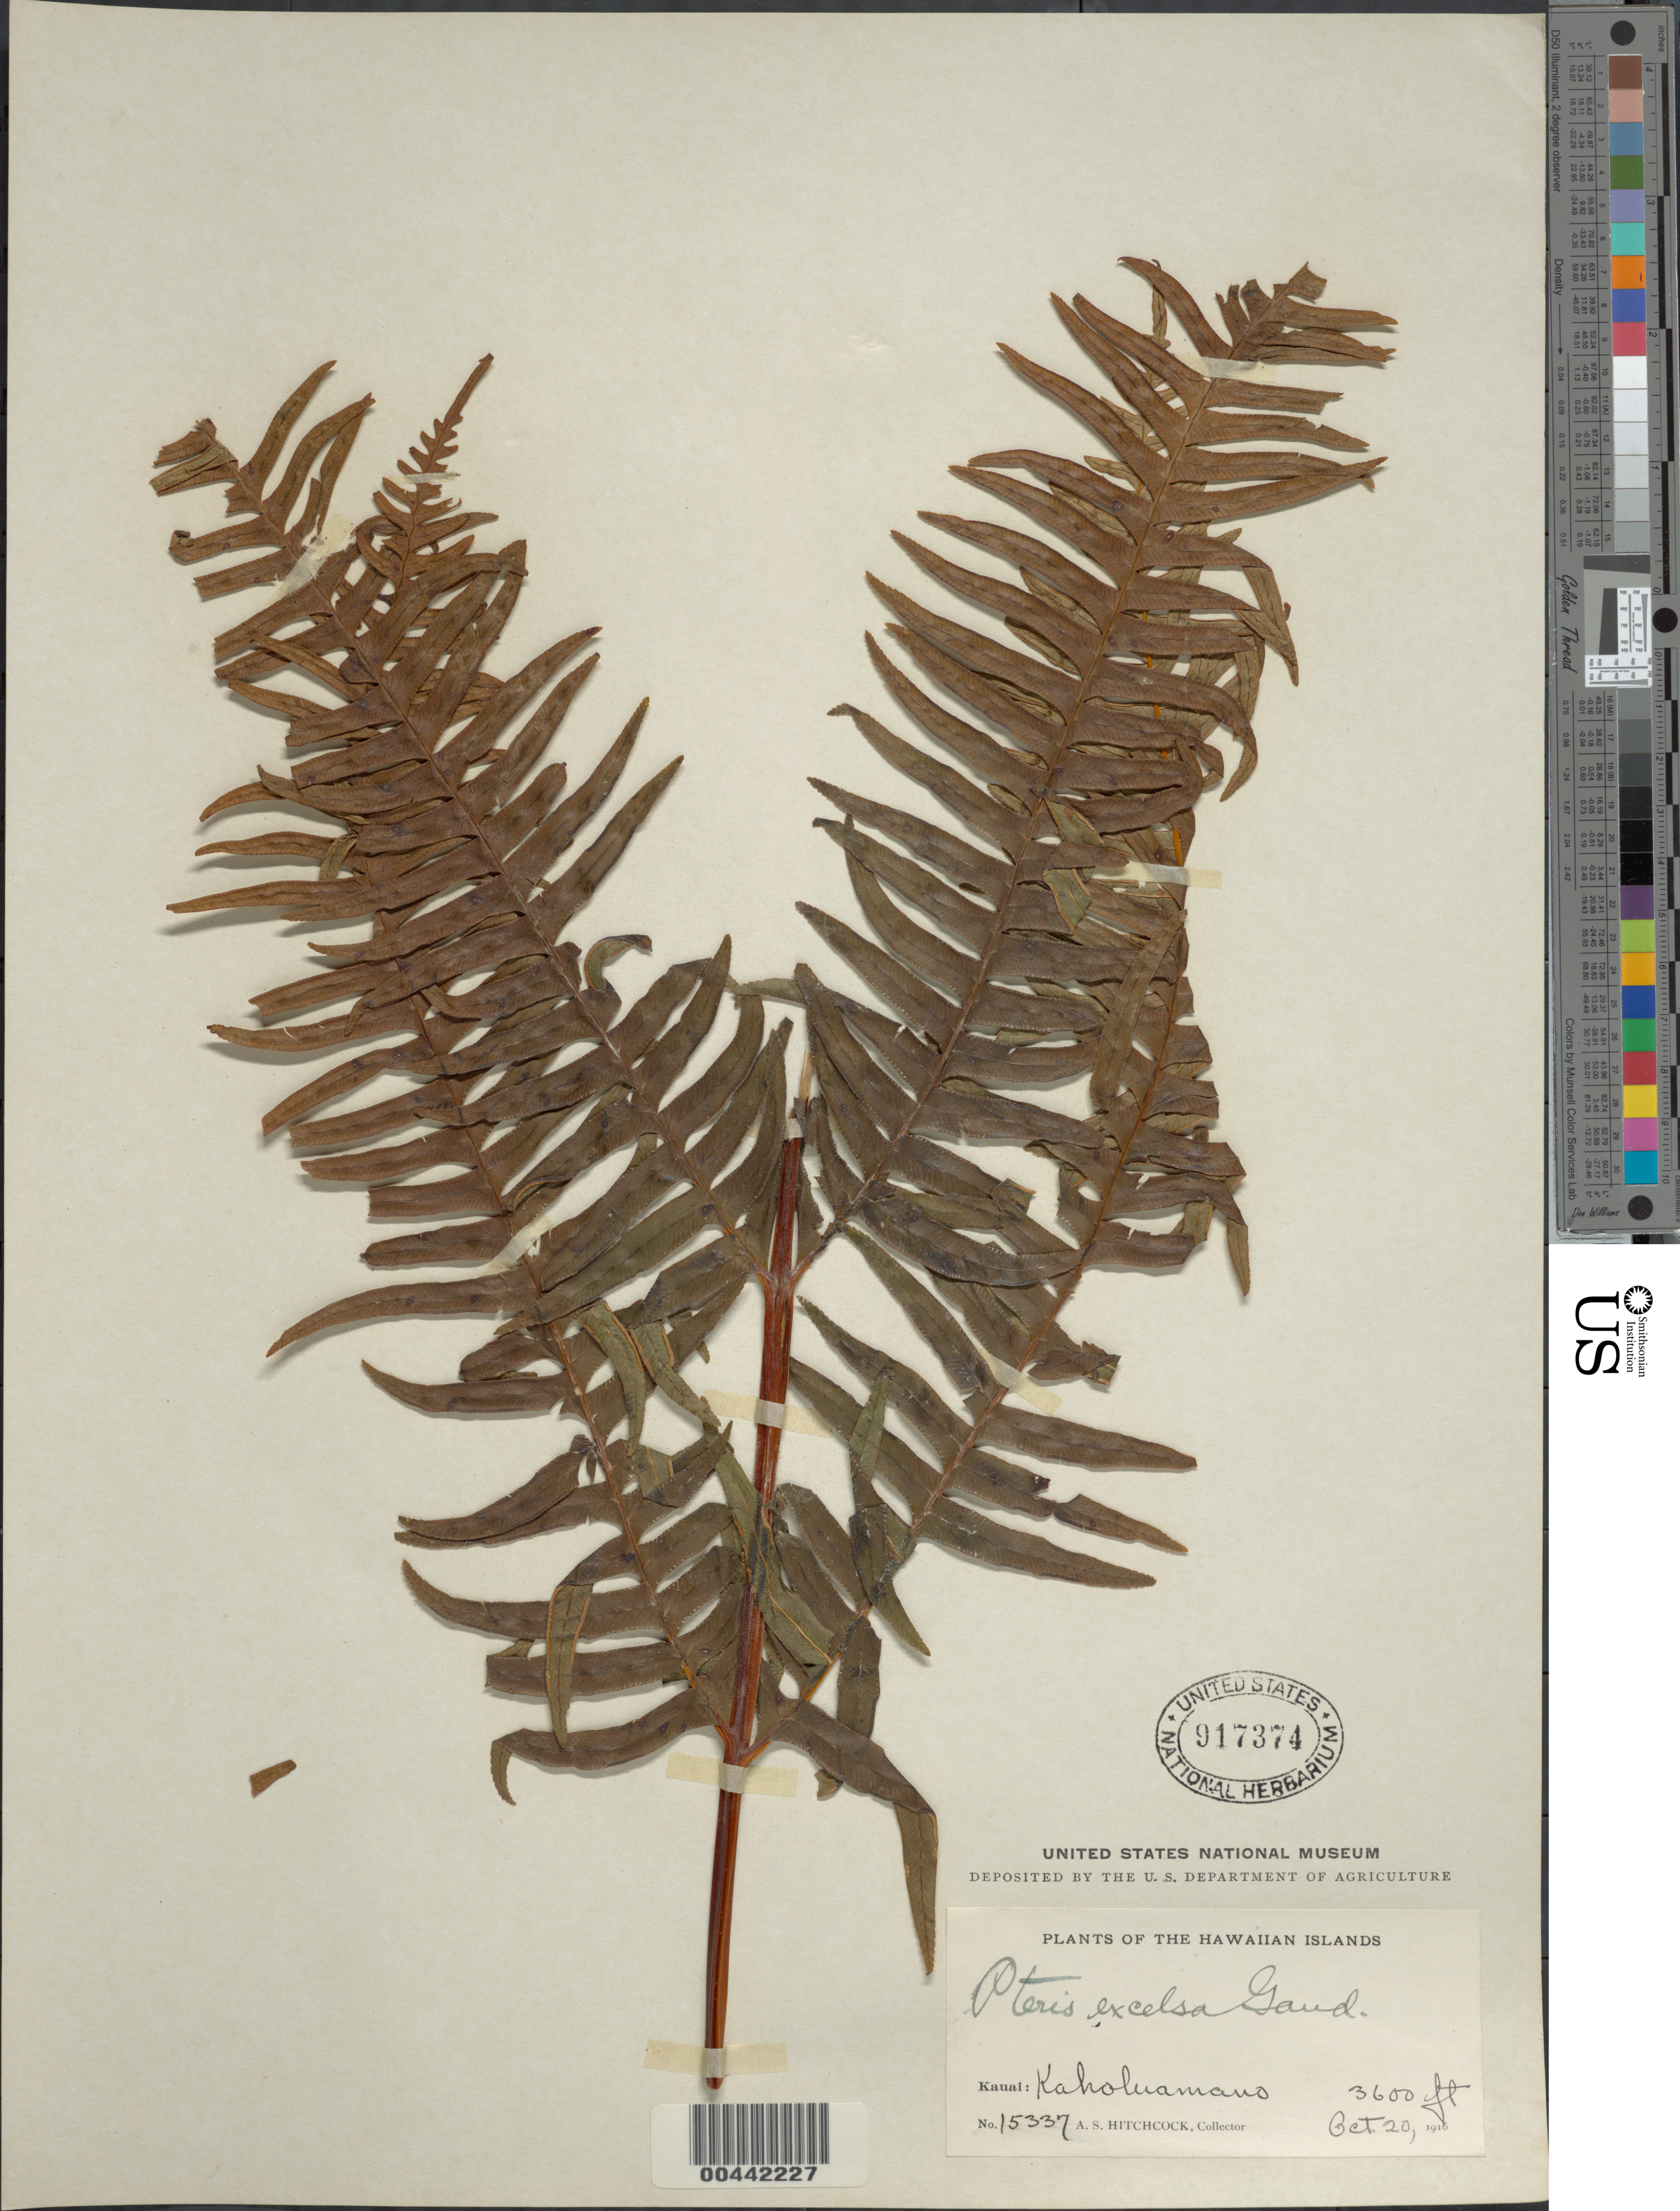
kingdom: Plantae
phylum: Tracheophyta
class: Polypodiopsida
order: Polypodiales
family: Pteridaceae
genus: Pteris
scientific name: Pteris terminalis var. terminalis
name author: Wall.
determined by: Wagner, W. L., (BOT), Smithsonian Institution - National Museum of Natural History (UNITED STATES)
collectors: A. S. Hitchcock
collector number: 15337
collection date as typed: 20 Oct 1916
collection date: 1916-10-20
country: United States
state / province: Hawaii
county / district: Kauai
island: Kaua'i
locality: Kaholuamano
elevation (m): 1097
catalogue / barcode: US 917374